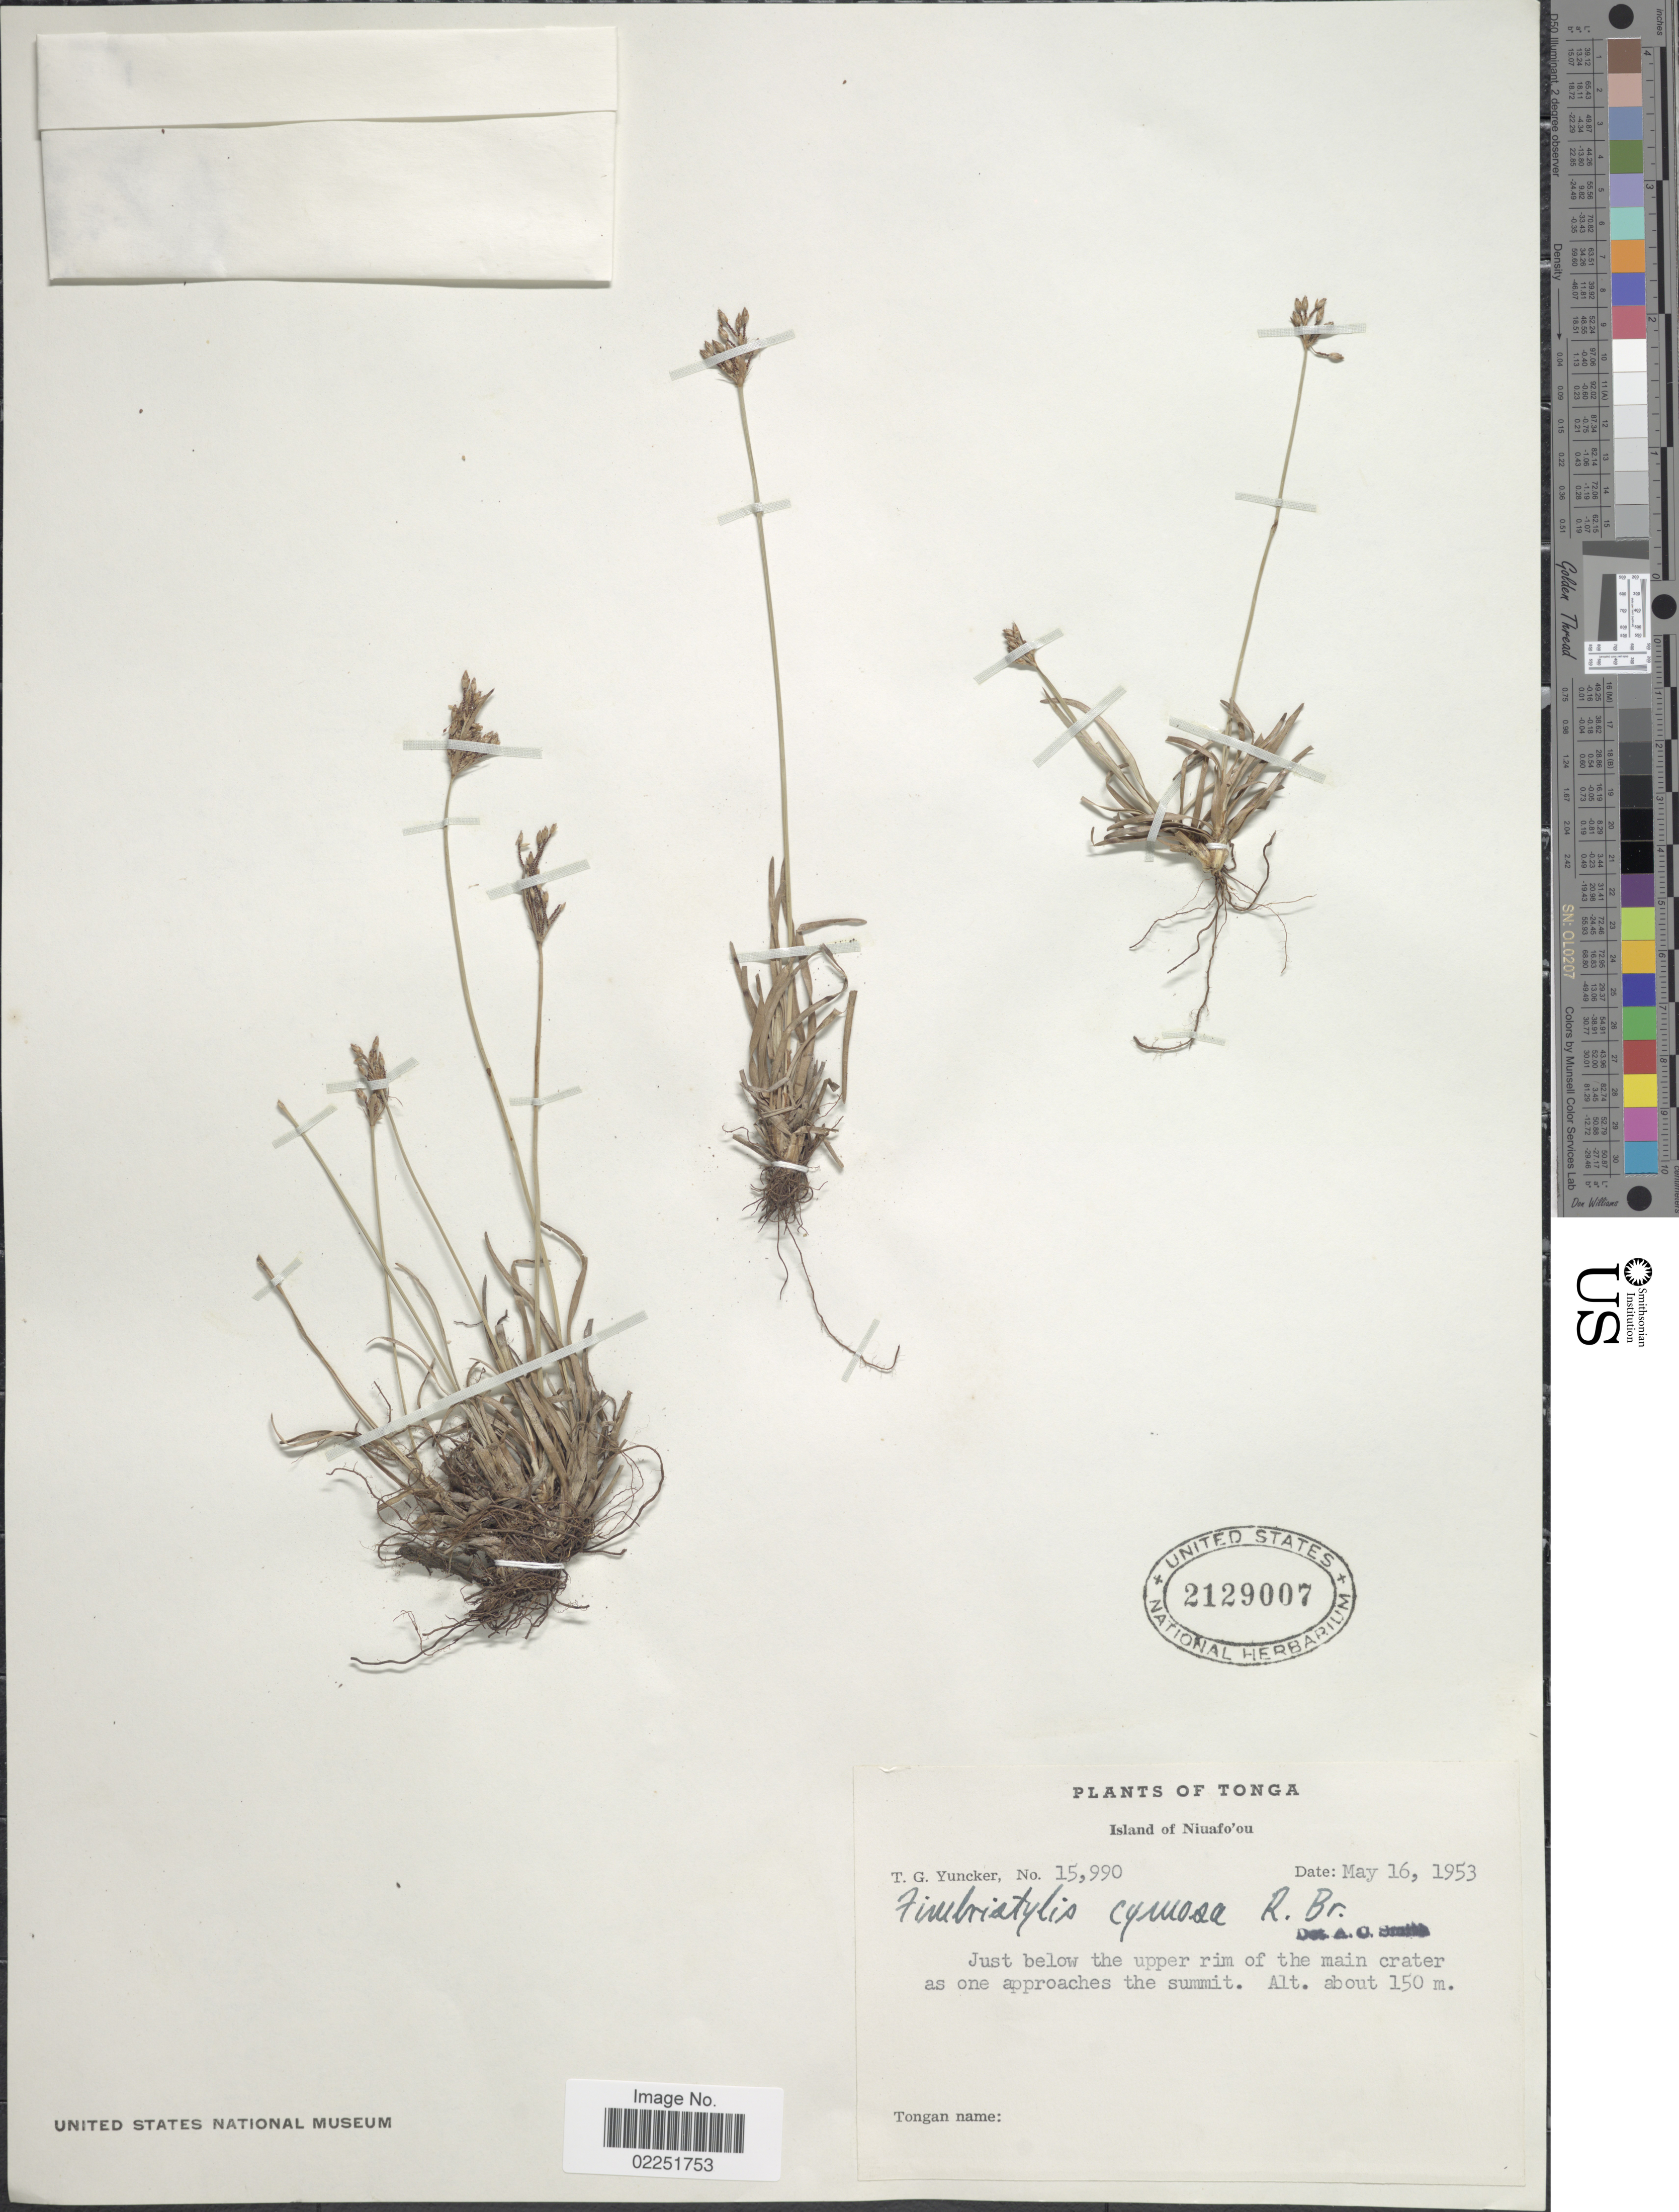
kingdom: Plantae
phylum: Tracheophyta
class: Liliopsida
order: Poales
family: Cyperaceae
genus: Fimbristylis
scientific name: Fimbristylis cymosa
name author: R. Br.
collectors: T. G. Yuncker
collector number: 15990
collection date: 1953-05-16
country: Tonga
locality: Island of Niuafo' ou. Just below the upper rim of the main crater as one approaches the summit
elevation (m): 150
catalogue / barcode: US 2129007